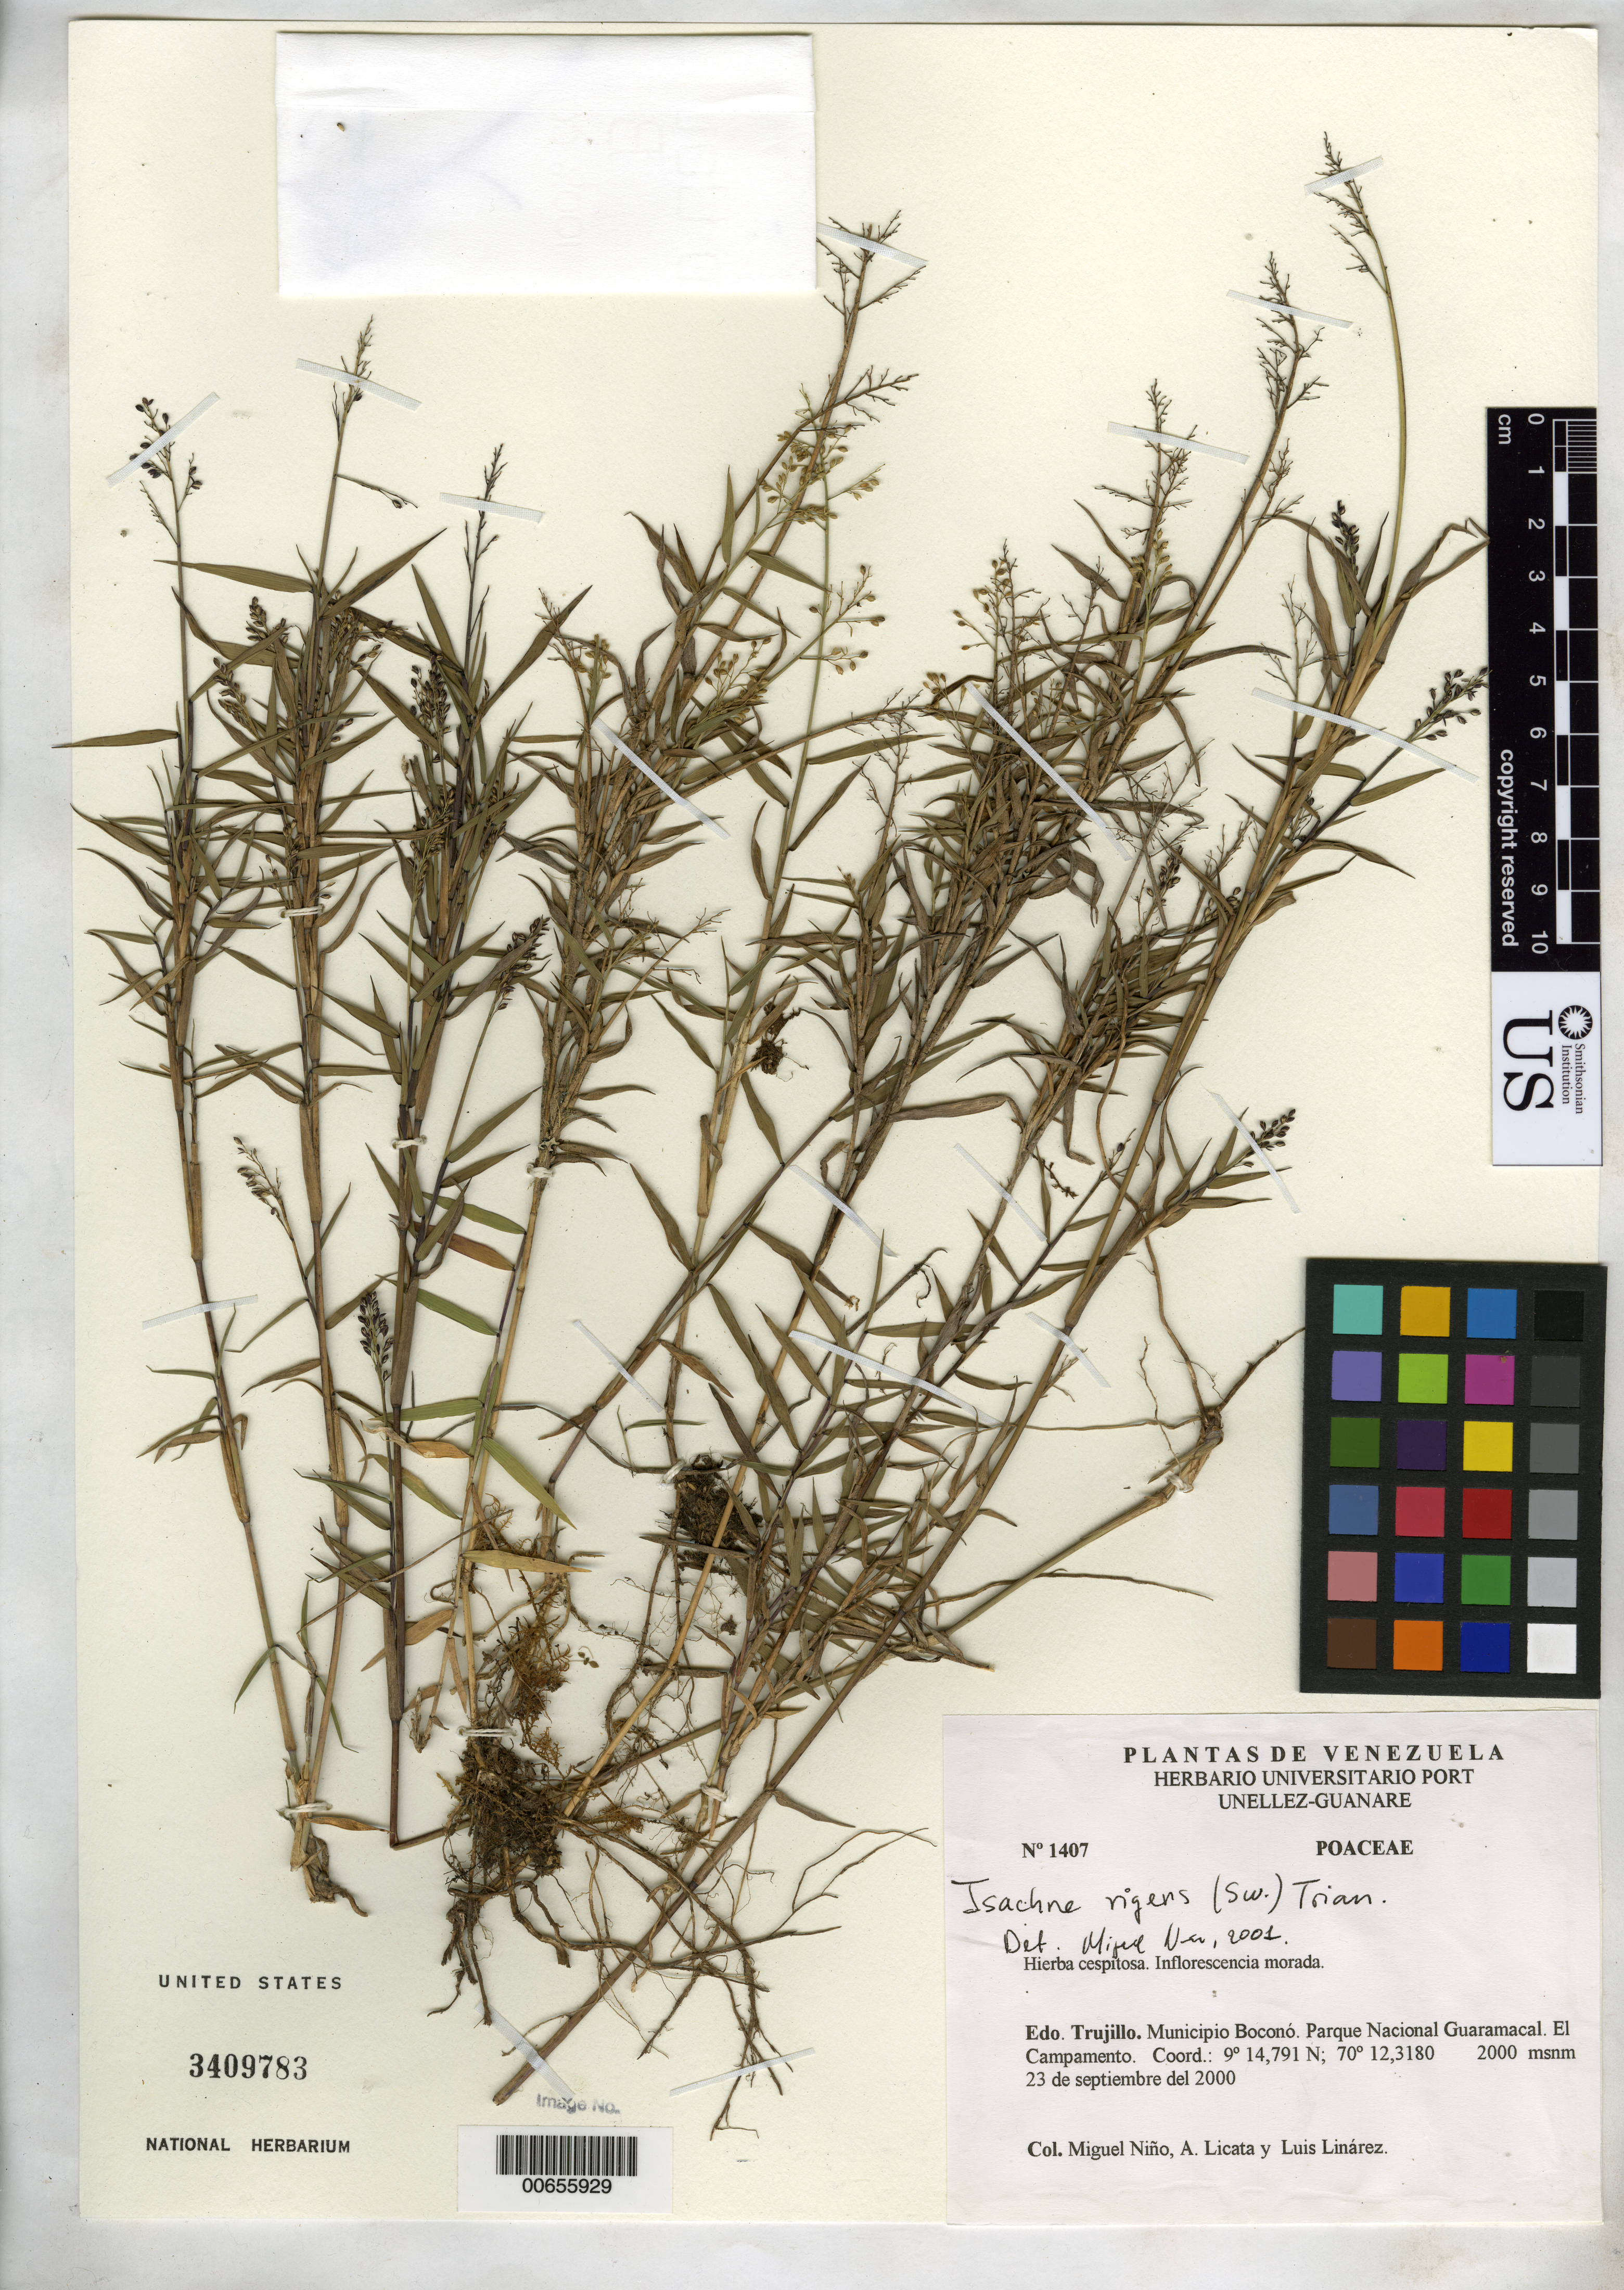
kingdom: Plantae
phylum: Tracheophyta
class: Liliopsida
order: Poales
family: Poaceae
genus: Isachne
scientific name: Isachne rigens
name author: (Sw.) Trin.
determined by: Niño, S. M., (PORT), BioCentro-UNELLEZ (VENEZUELA)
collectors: S. M. Niño, A. Licata & L. Linárez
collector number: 1407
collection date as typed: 23 Sep 2000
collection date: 2000-09-23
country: Venezuela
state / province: Trujillo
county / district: Boconó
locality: Parque Nacional Guaramacal, El Campamento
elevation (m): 2000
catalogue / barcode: US 3409783